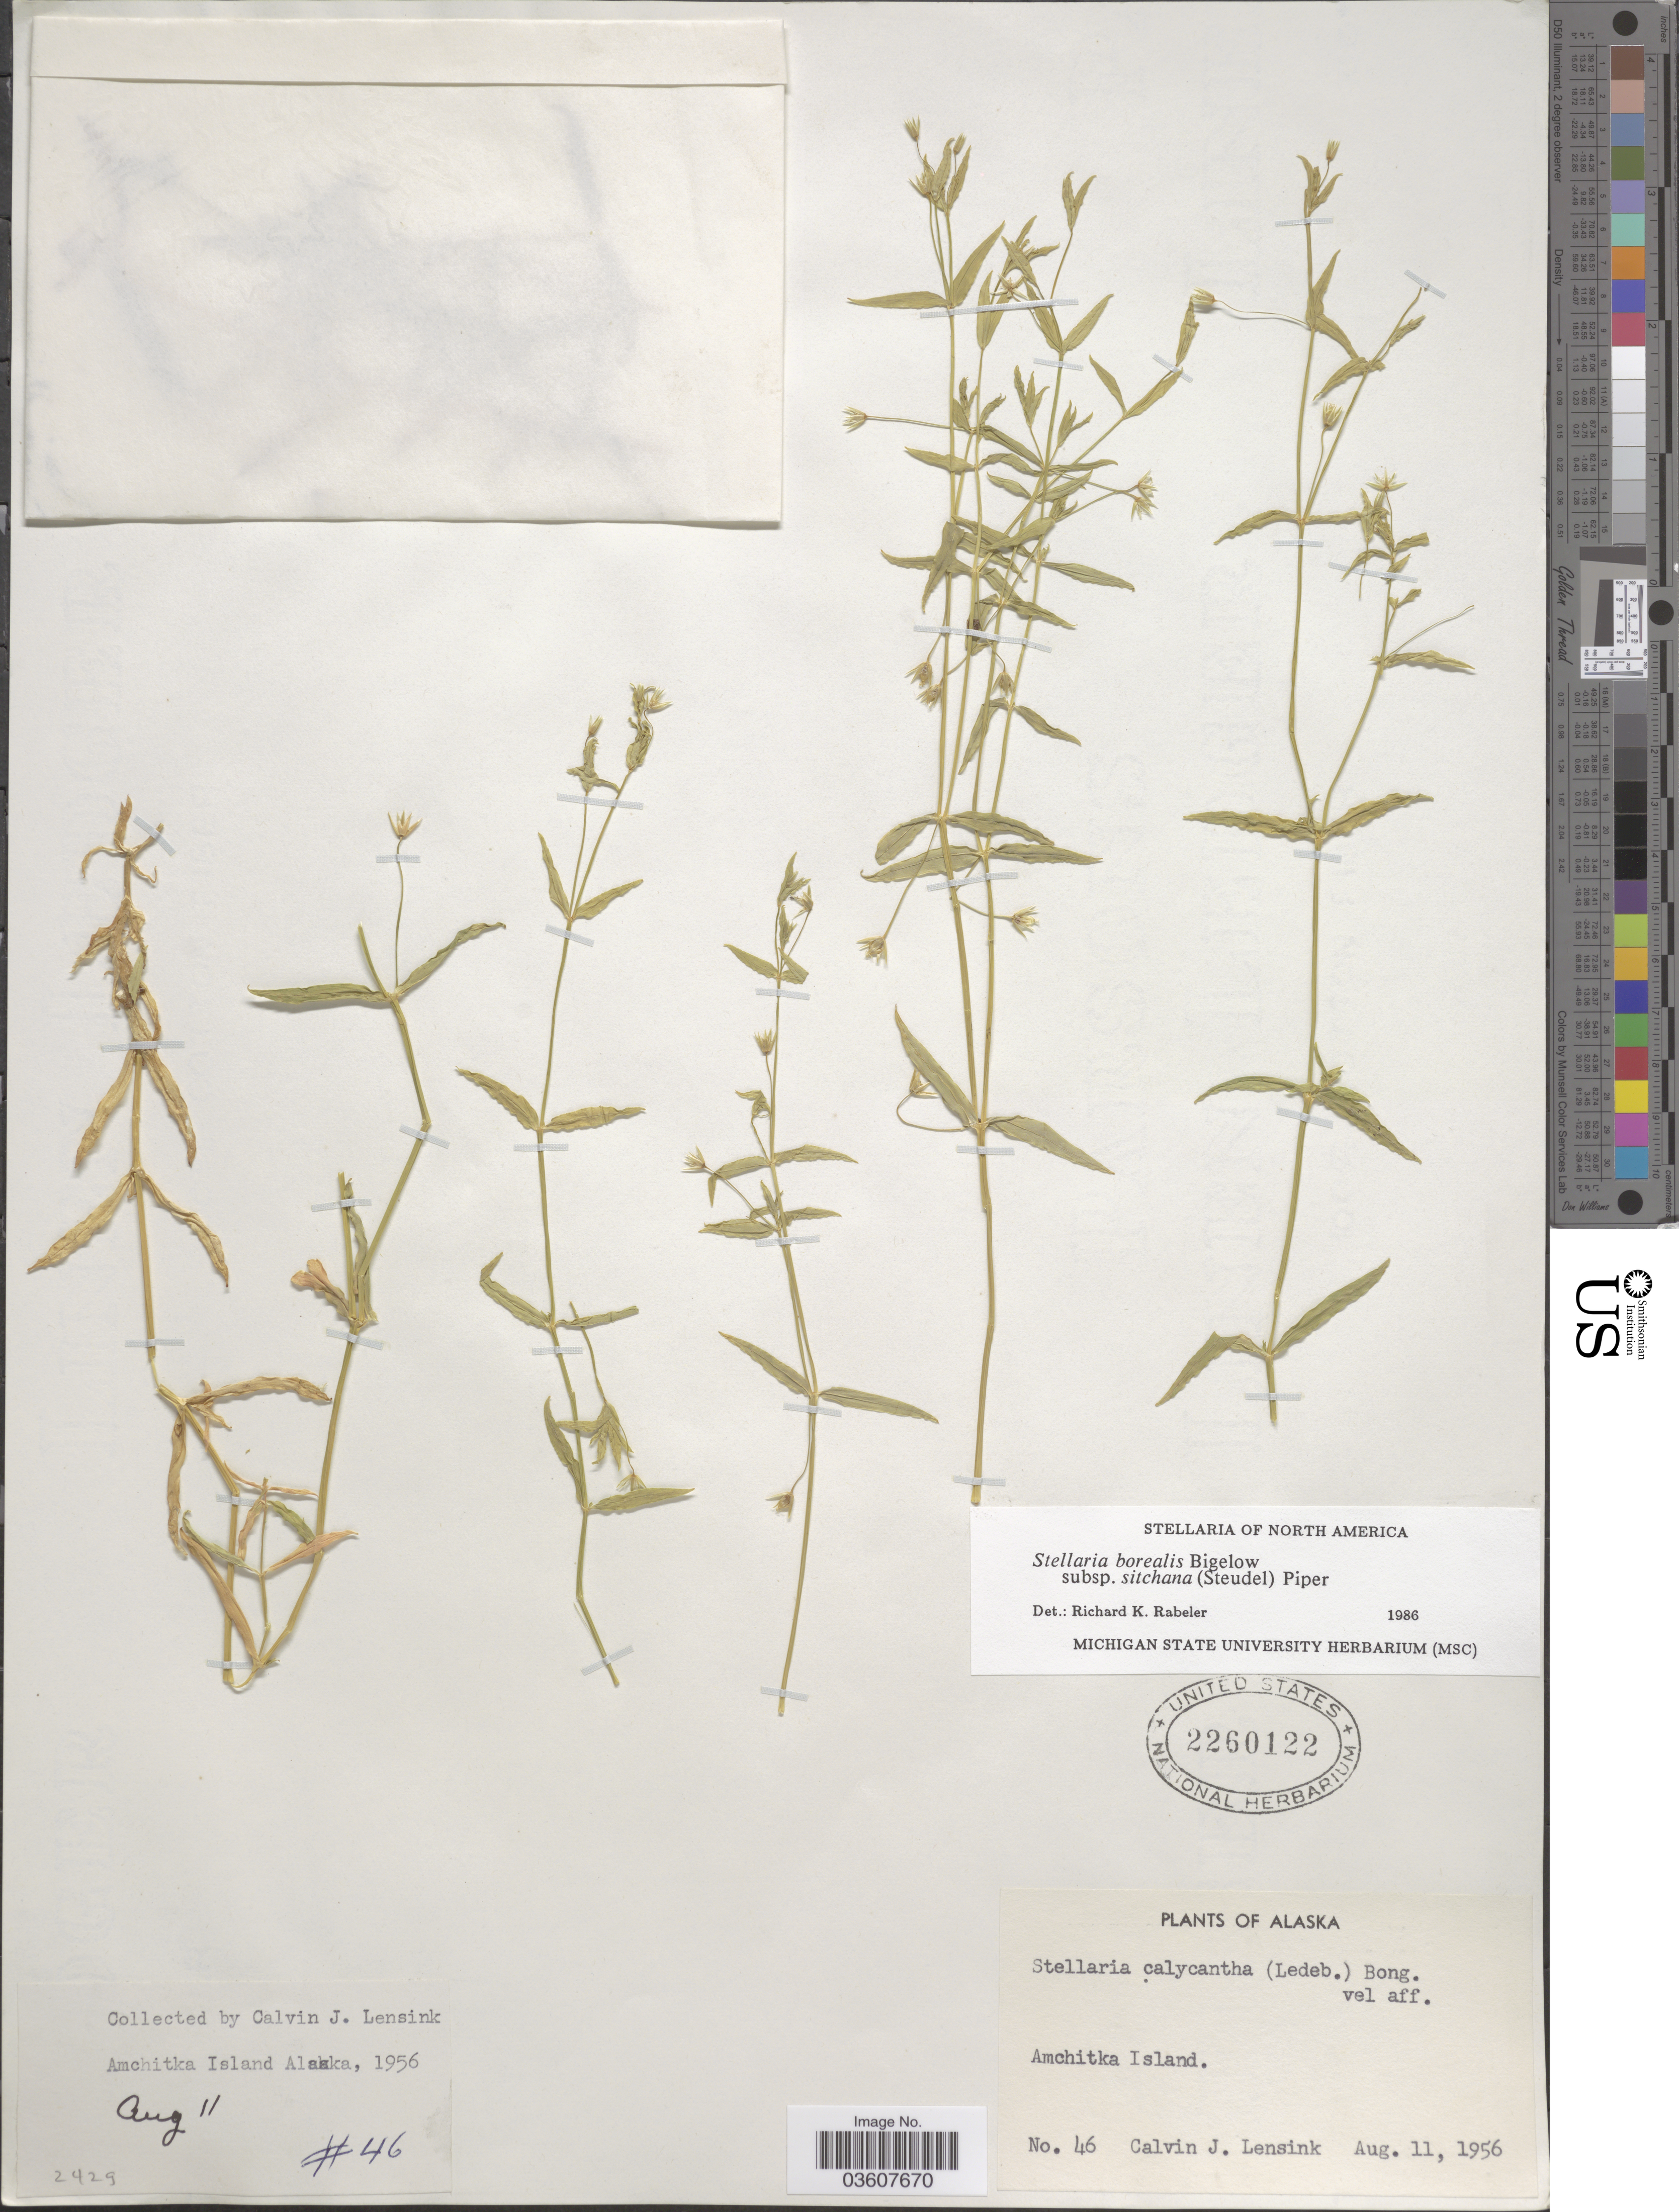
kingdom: Plantae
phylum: Tracheophyta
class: Magnoliopsida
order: Caryophyllales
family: Caryophyllaceae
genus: Stellaria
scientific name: Stellaria borealis subsp. sitchana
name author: (Steud.) Piper & Beattie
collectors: C. Lensink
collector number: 46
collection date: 1956-08-11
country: United States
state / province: Alaska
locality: Amchitka Island.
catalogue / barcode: US 2260122